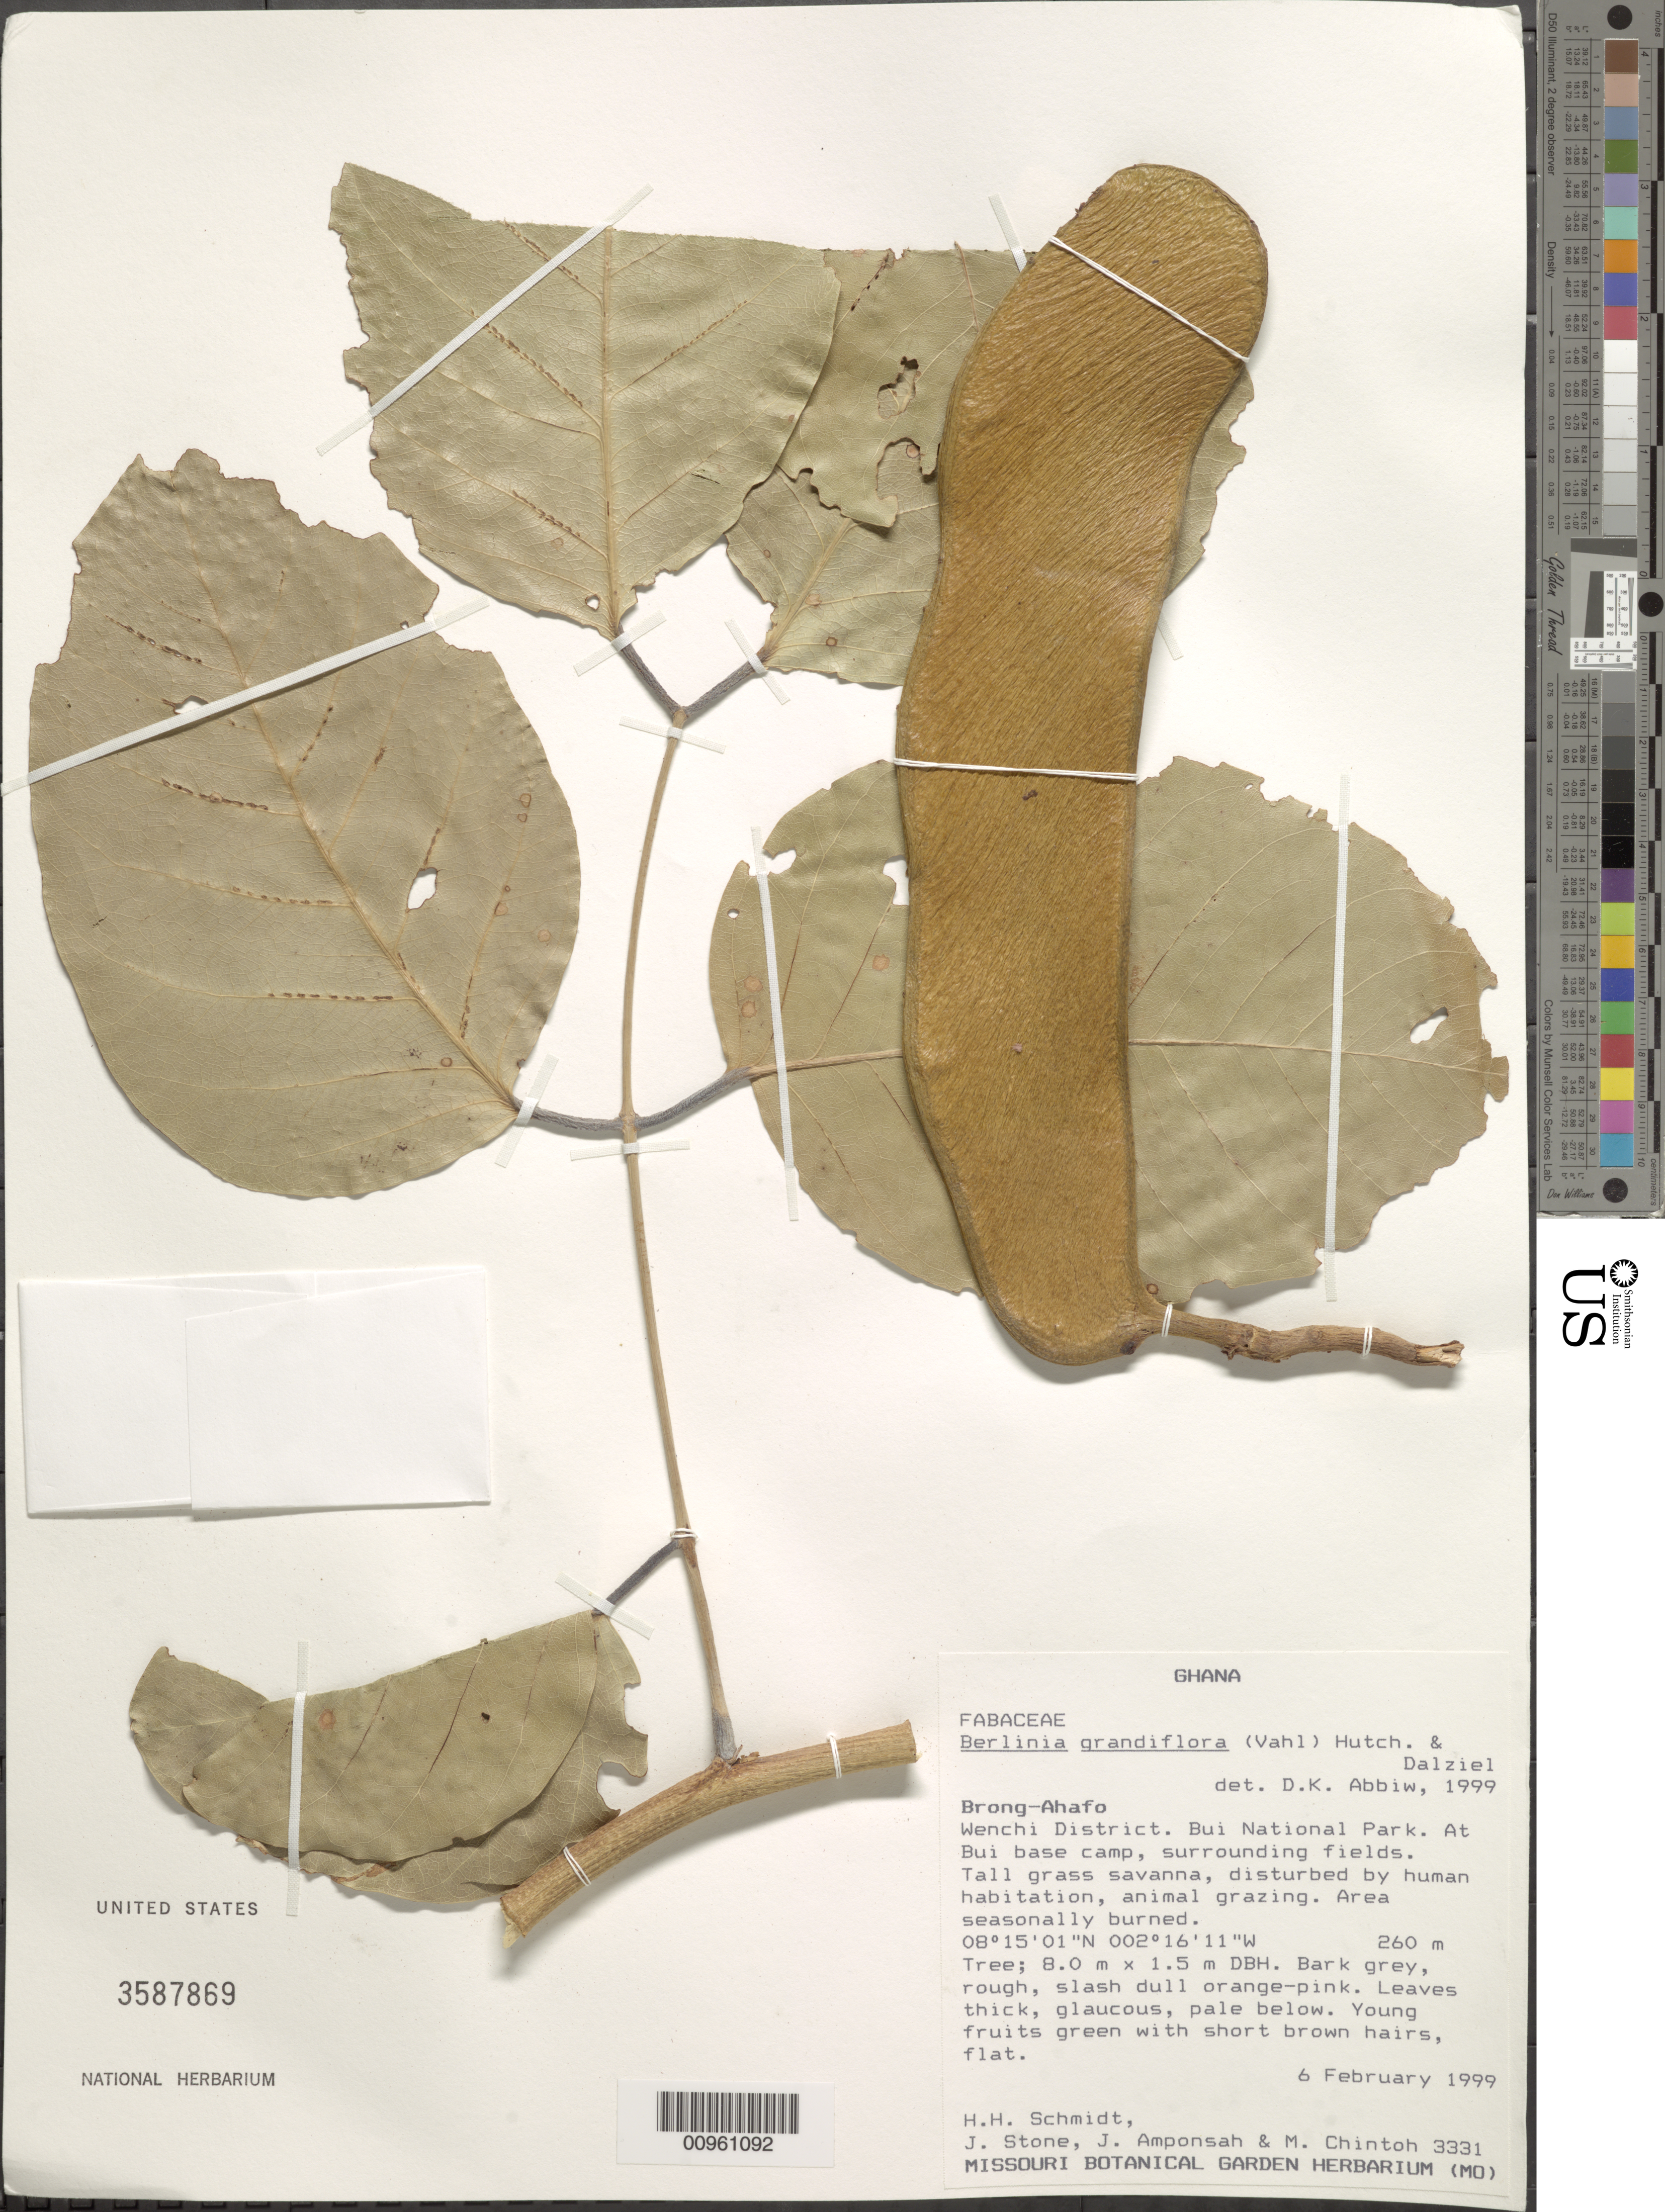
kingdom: Plantae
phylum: Tracheophyta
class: Magnoliopsida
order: Fabales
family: Fabaceae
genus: Berlinia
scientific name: Berlinia grandiflora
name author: (Vahl) Hutch. & Dalzell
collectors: T. Schmidt, J. Stone, J. Amponsah & M. Chintoh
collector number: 3331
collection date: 1999-02-06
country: Ghana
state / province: Brong-Ahafo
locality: Wenchi District, Bui National Park, at Bui base camp, surrounding fields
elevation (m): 260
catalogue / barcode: US 3587869